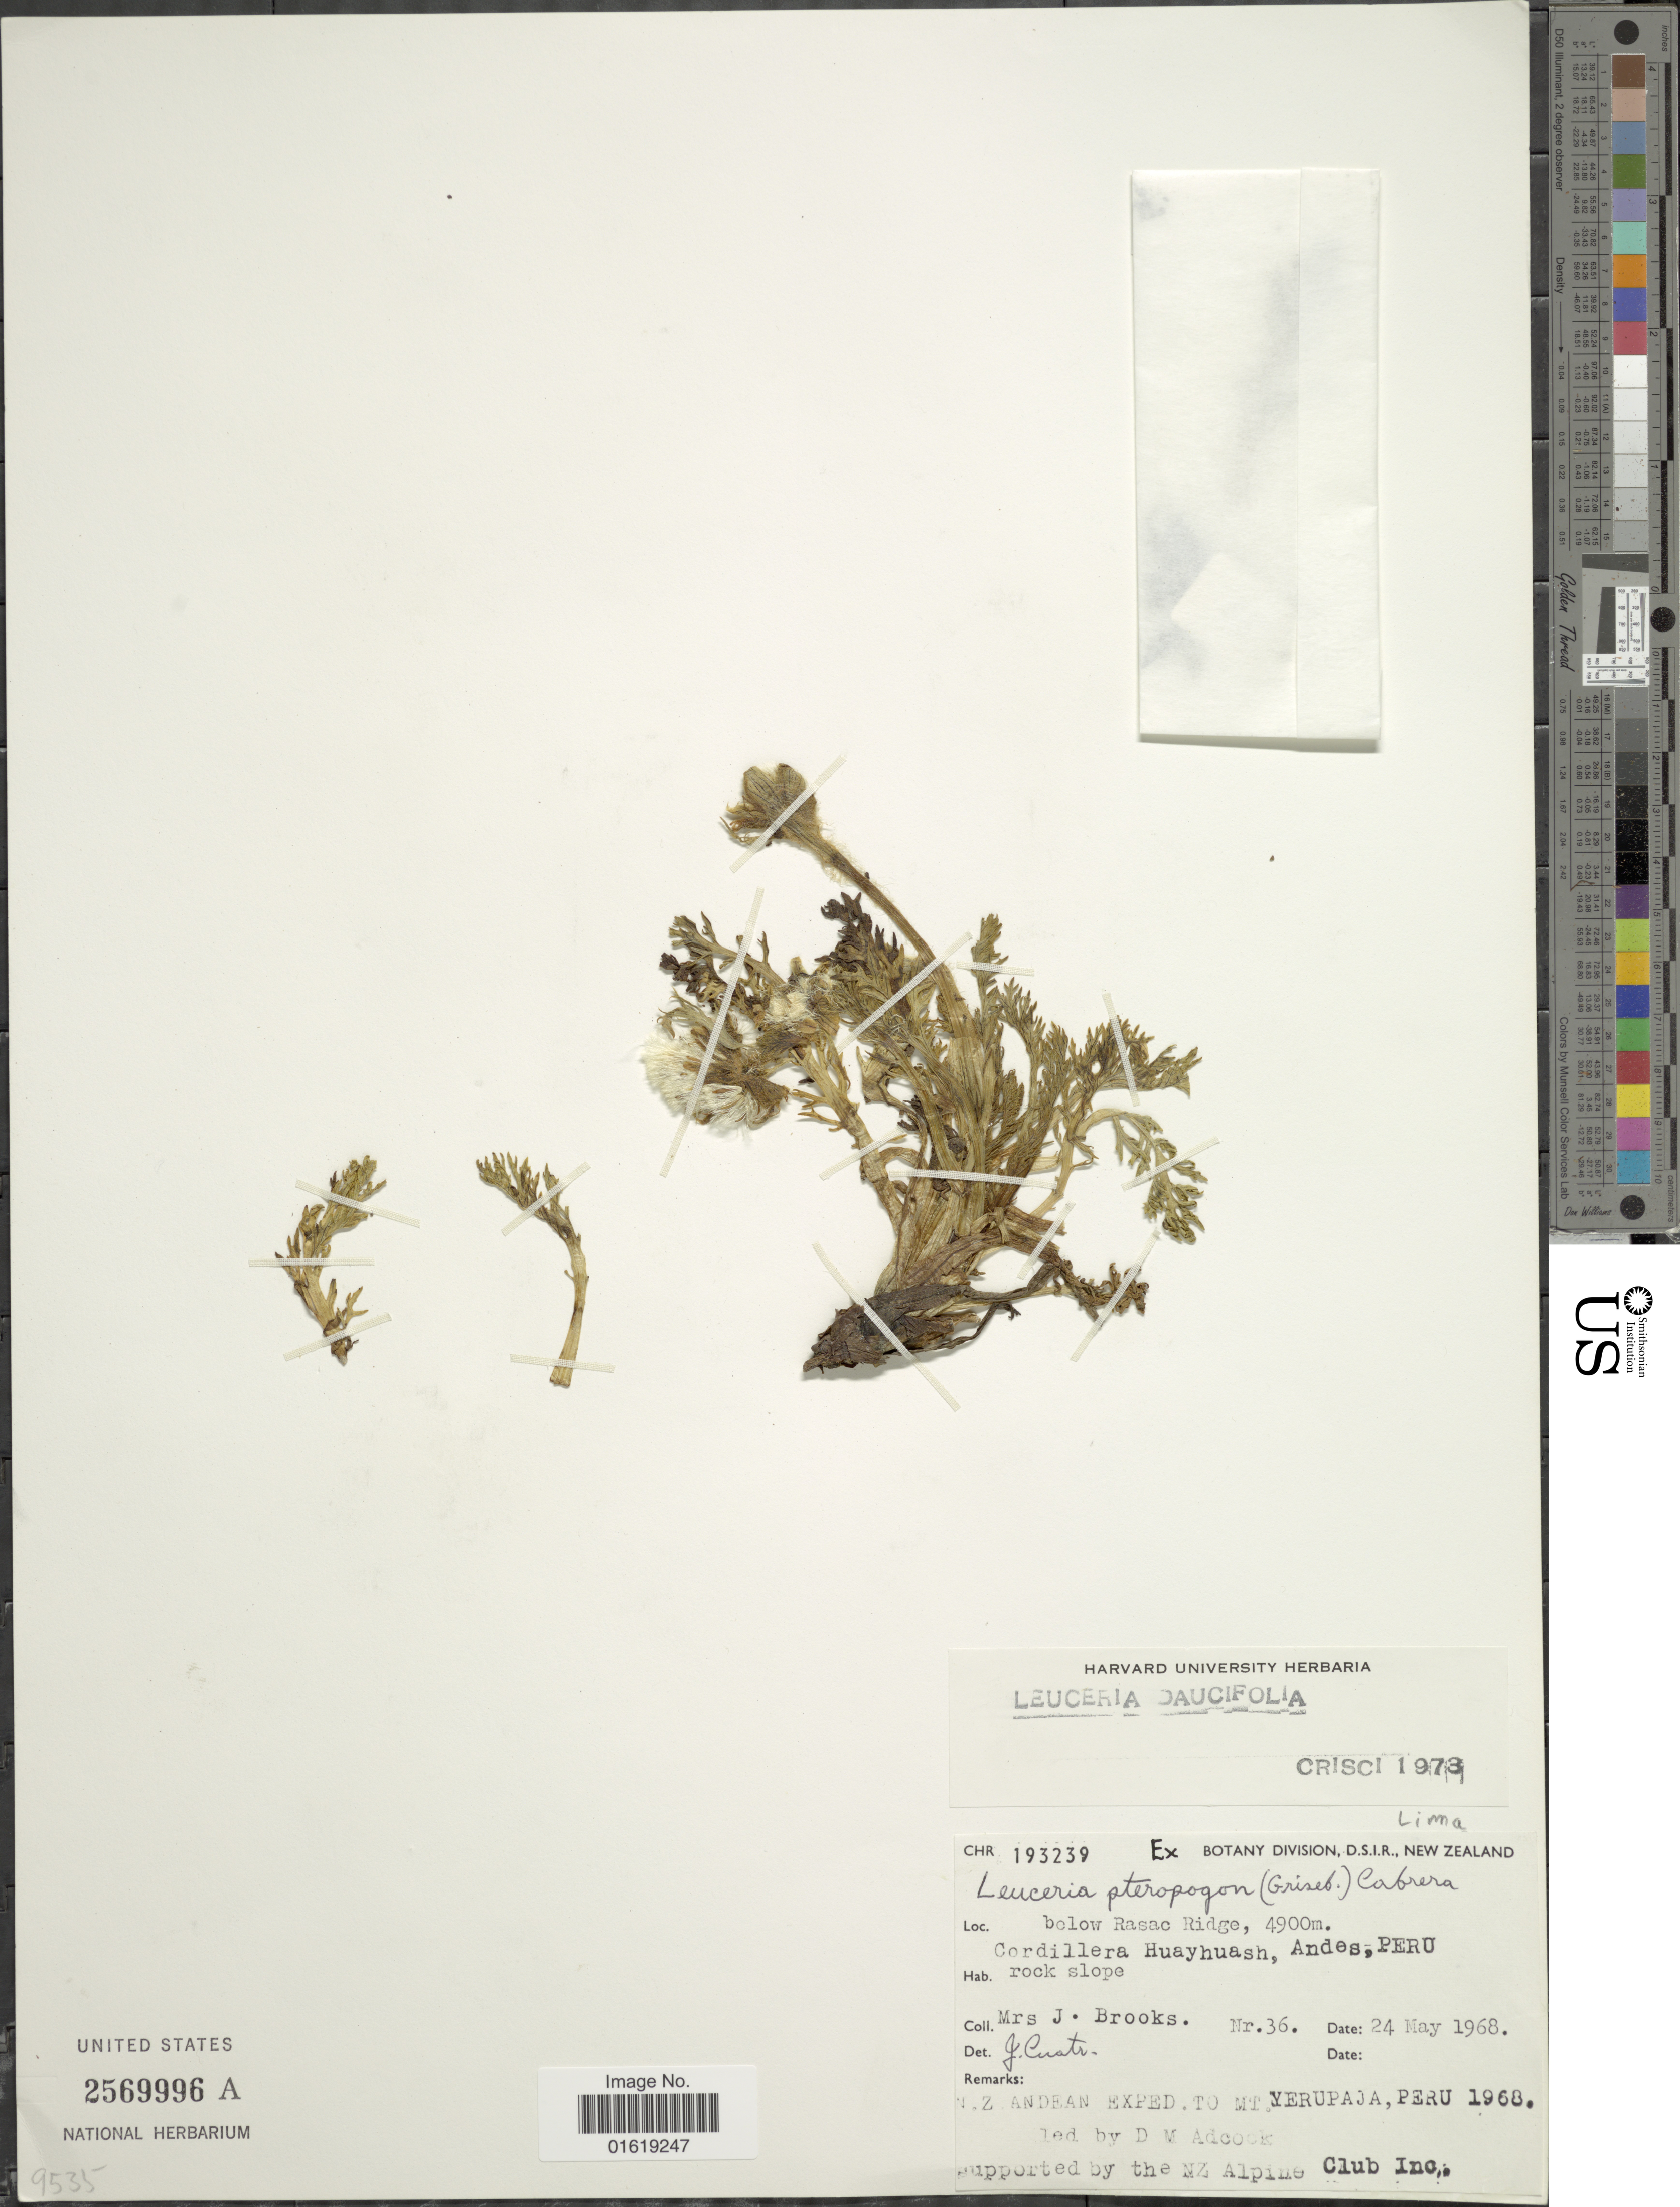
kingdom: Plantae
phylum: Tracheophyta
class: Magnoliopsida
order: Asterales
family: Asteraceae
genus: Leucheria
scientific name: Leucheria daucifolia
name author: Crisci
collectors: J. Brooks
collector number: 36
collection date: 1968-05-24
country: Peru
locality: Below Rasac Ridge. Cordillera Huayhuash, Andes.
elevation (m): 4900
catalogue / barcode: US 2569996A